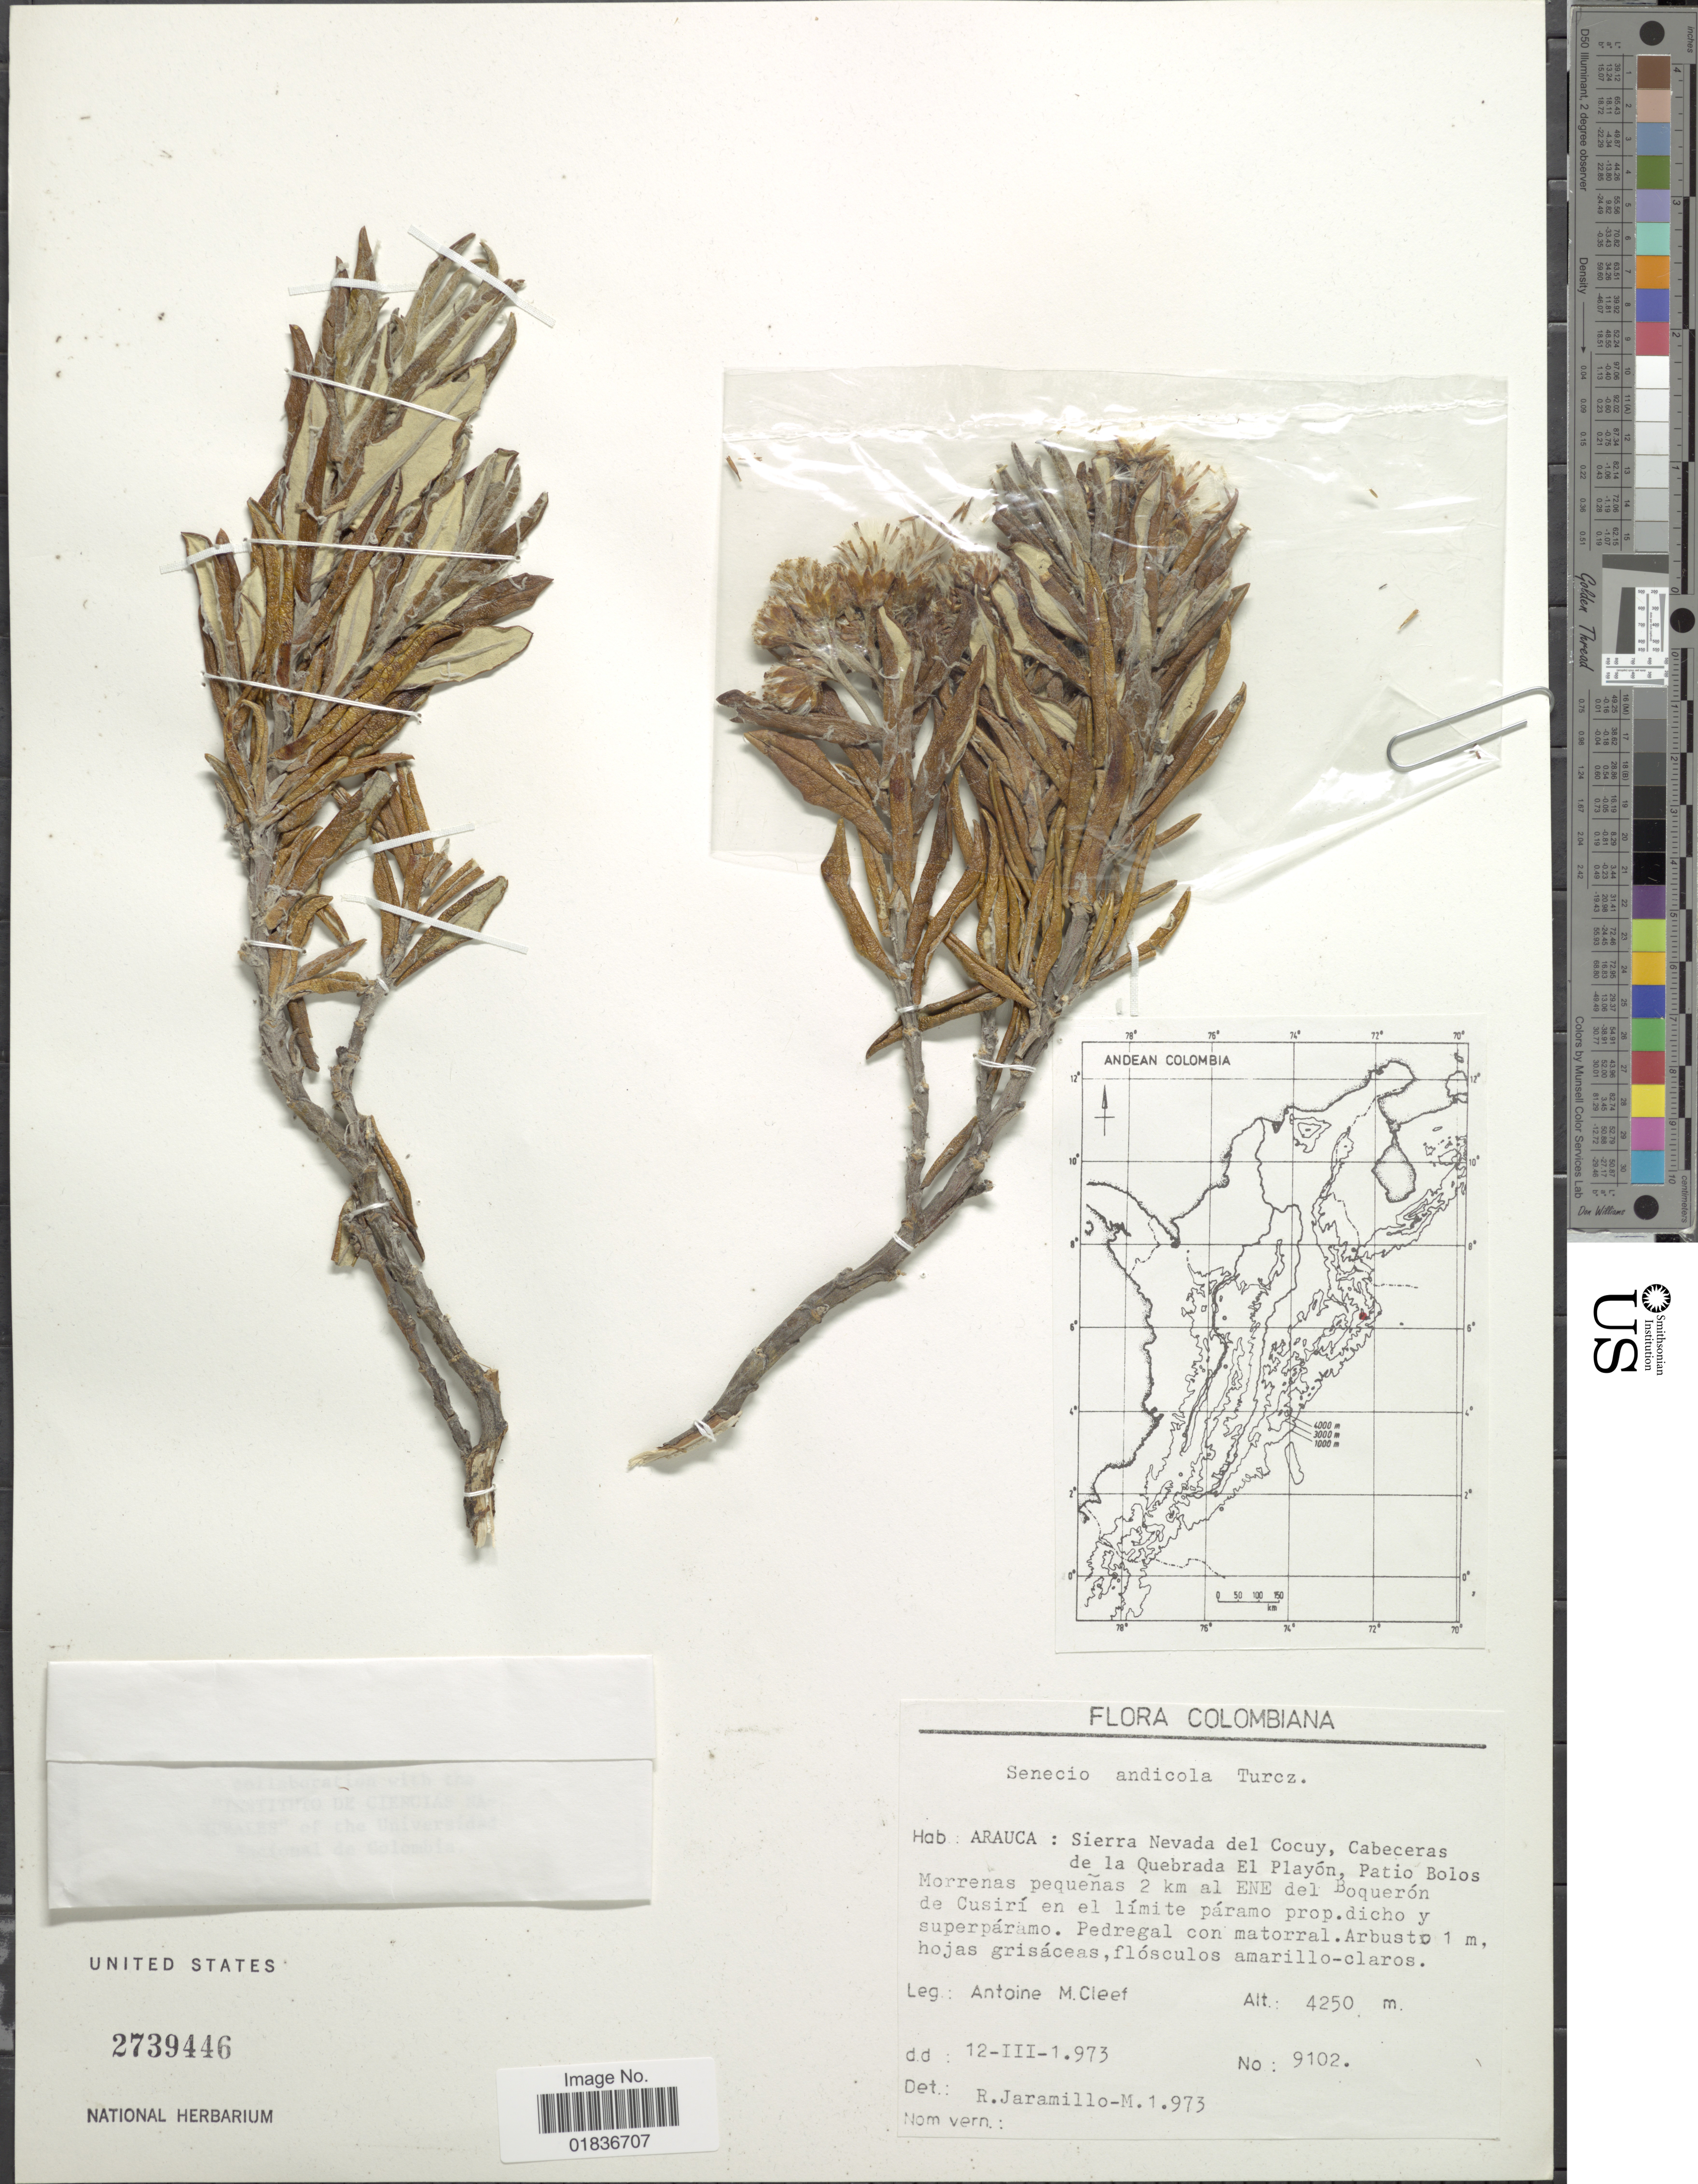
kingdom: Plantae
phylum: Tracheophyta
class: Magnoliopsida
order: Asterales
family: Asteraceae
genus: Pentacalia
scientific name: Pentacalia andicola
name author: (Turcz.) Cuatrec.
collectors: A. M. Cleef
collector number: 9102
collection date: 1973-03-12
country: Colombia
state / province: Arauca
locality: Arauca: Sierra Nevada del Cocuy, Cabeceras de la Quebrada El Playon, Patio Bolos Morrenas pequeñas 2 km al ENE del Boqueron de Cusiri en el limite paramo prop.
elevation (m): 4250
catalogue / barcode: US 2739446